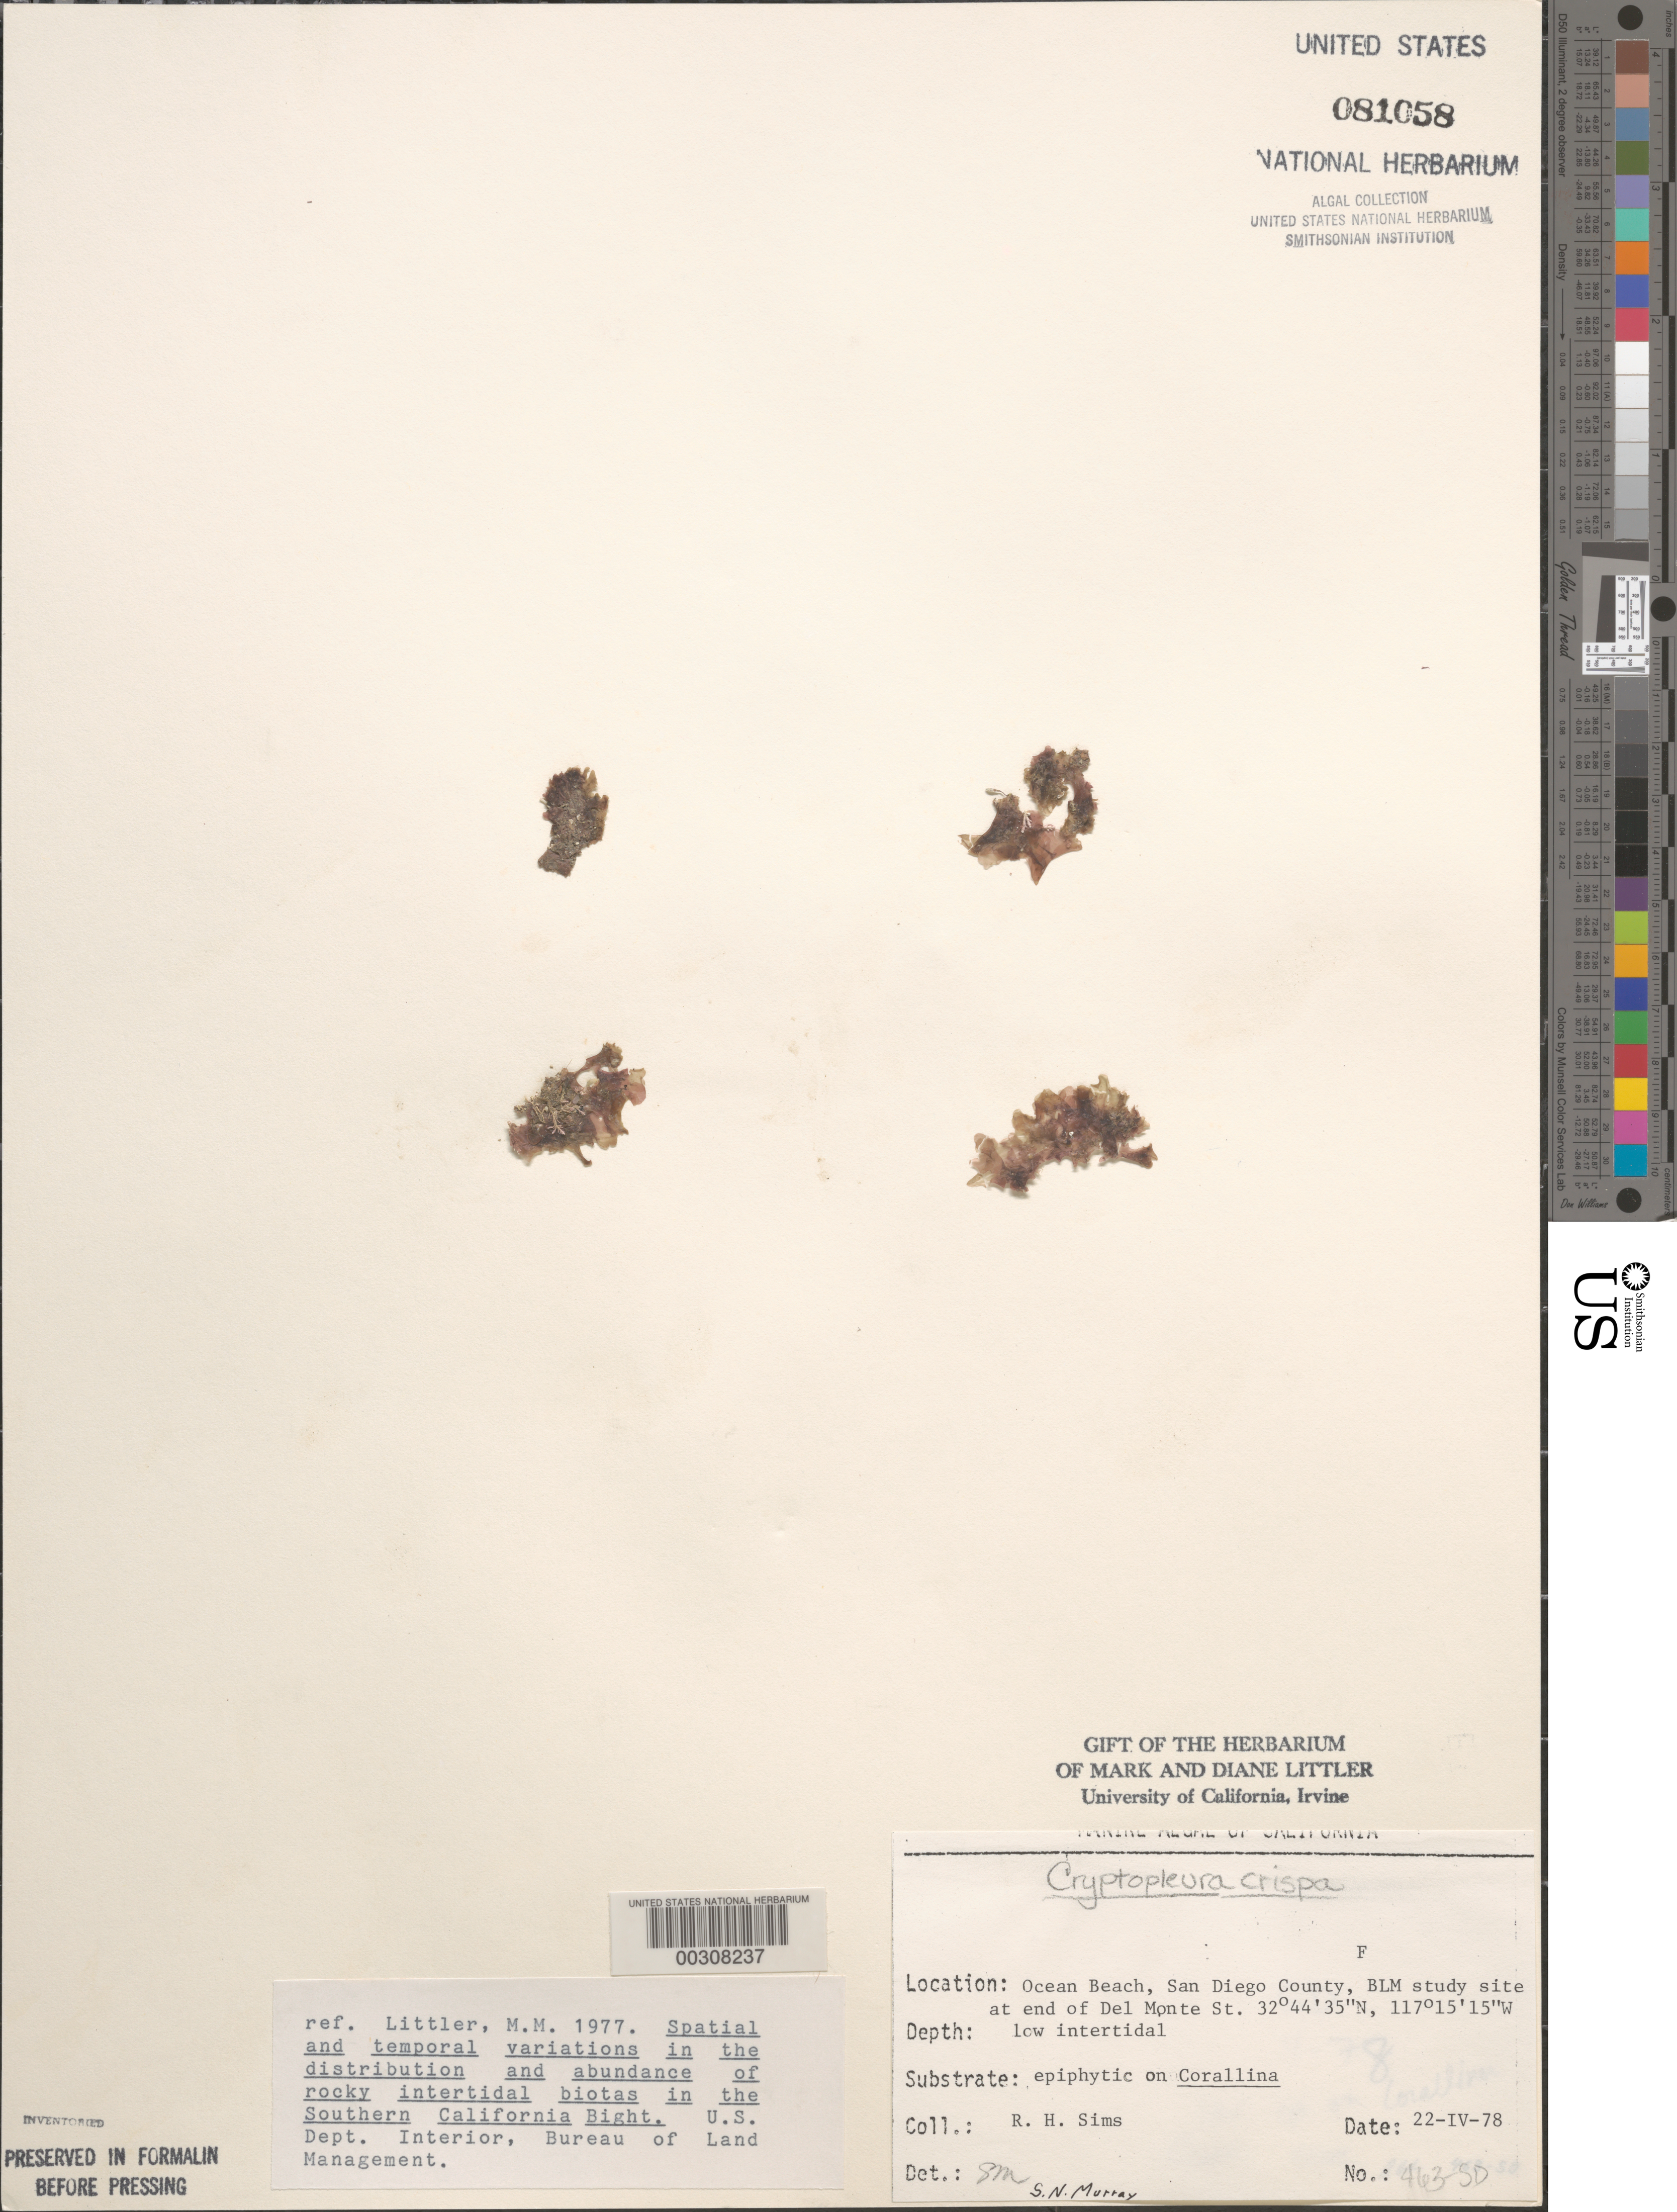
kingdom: Plantae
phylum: Rhodophyta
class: Florideophyceae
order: Ceramiales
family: Delesseriaceae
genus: Cryptopleura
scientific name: Cryptopleura crispa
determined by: Murray, S. N.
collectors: R. H. Sims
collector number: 463-SD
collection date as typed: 22 Apr 1978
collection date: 1978-04-22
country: United States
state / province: California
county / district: San Diego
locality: End of Del Monte Street, Ocean Beach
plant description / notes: BLM-SOCALBIGHT Rocky Intertidal Survey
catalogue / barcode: US 81058